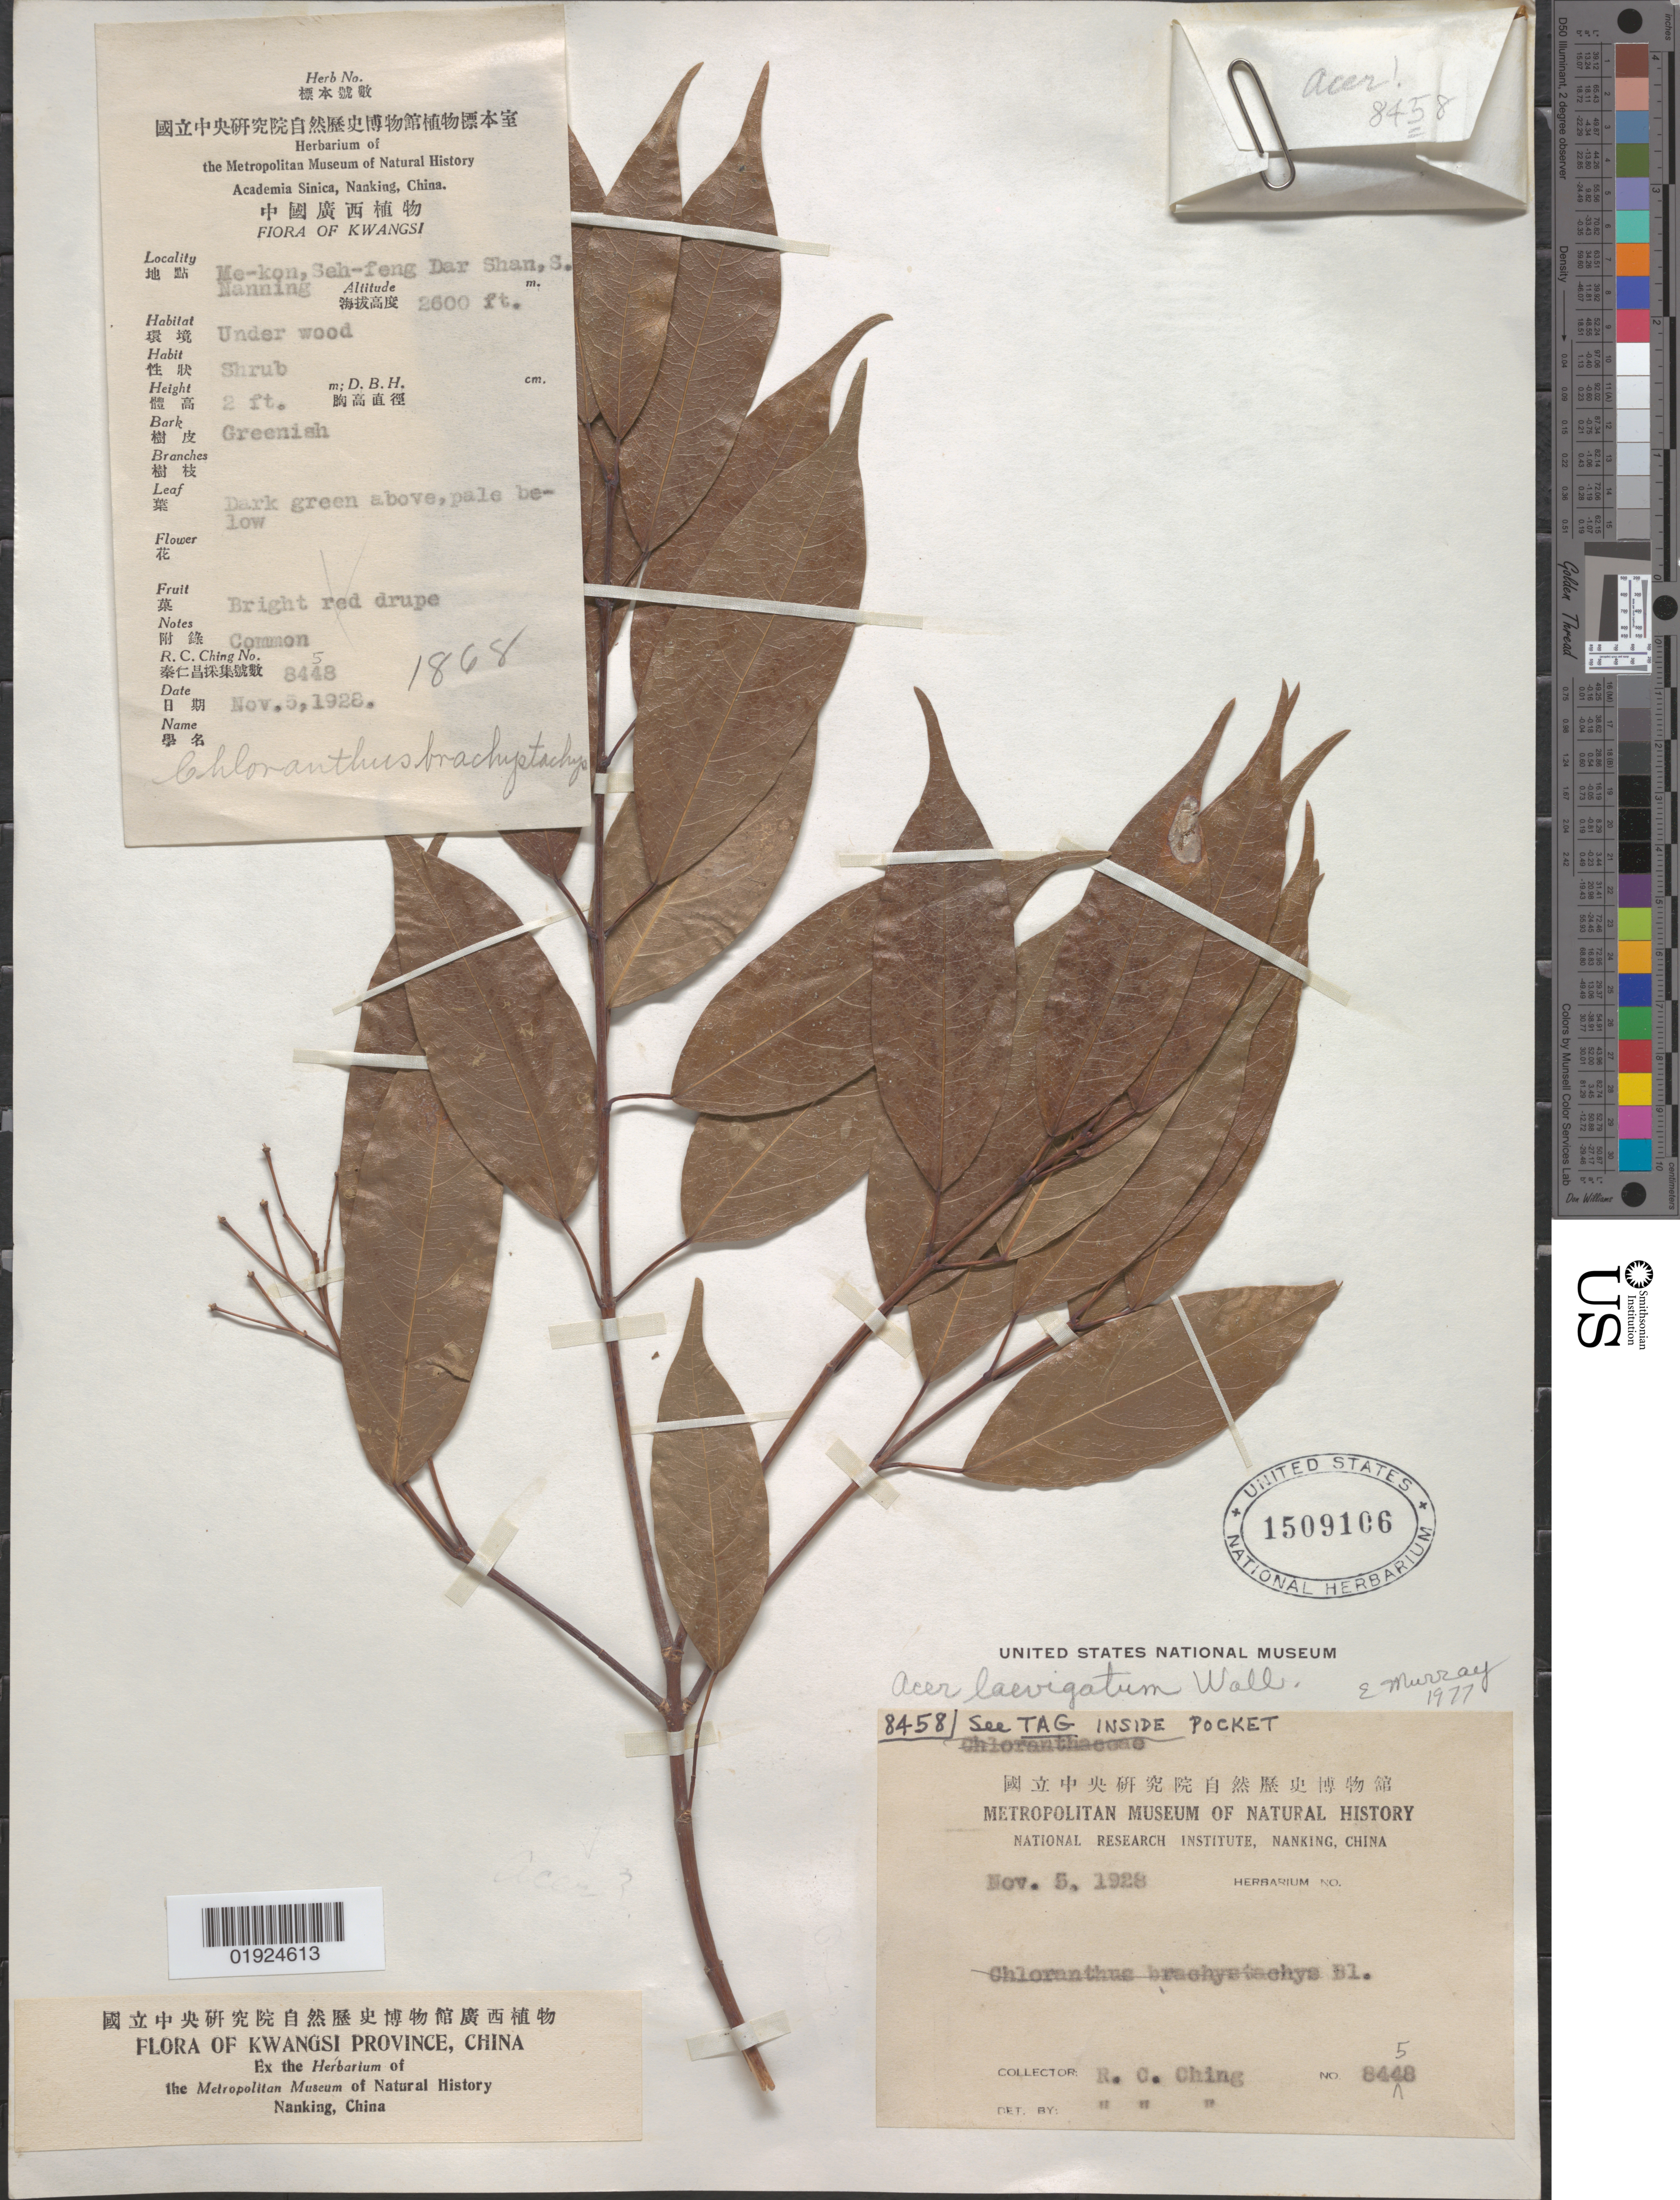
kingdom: Plantae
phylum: Tracheophyta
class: Magnoliopsida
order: Sapindales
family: Sapindaceae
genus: Acer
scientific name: Acer laevigatum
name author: Wall.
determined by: Murray, Edward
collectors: R. C. Ching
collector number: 8458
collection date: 1928-11-05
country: China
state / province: Guangxi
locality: Kwangsi [Guangxi]. Me-kon, Seh-feng Dar Shan, S. Nanning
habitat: Under wood. Common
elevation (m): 792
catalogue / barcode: US 1509106